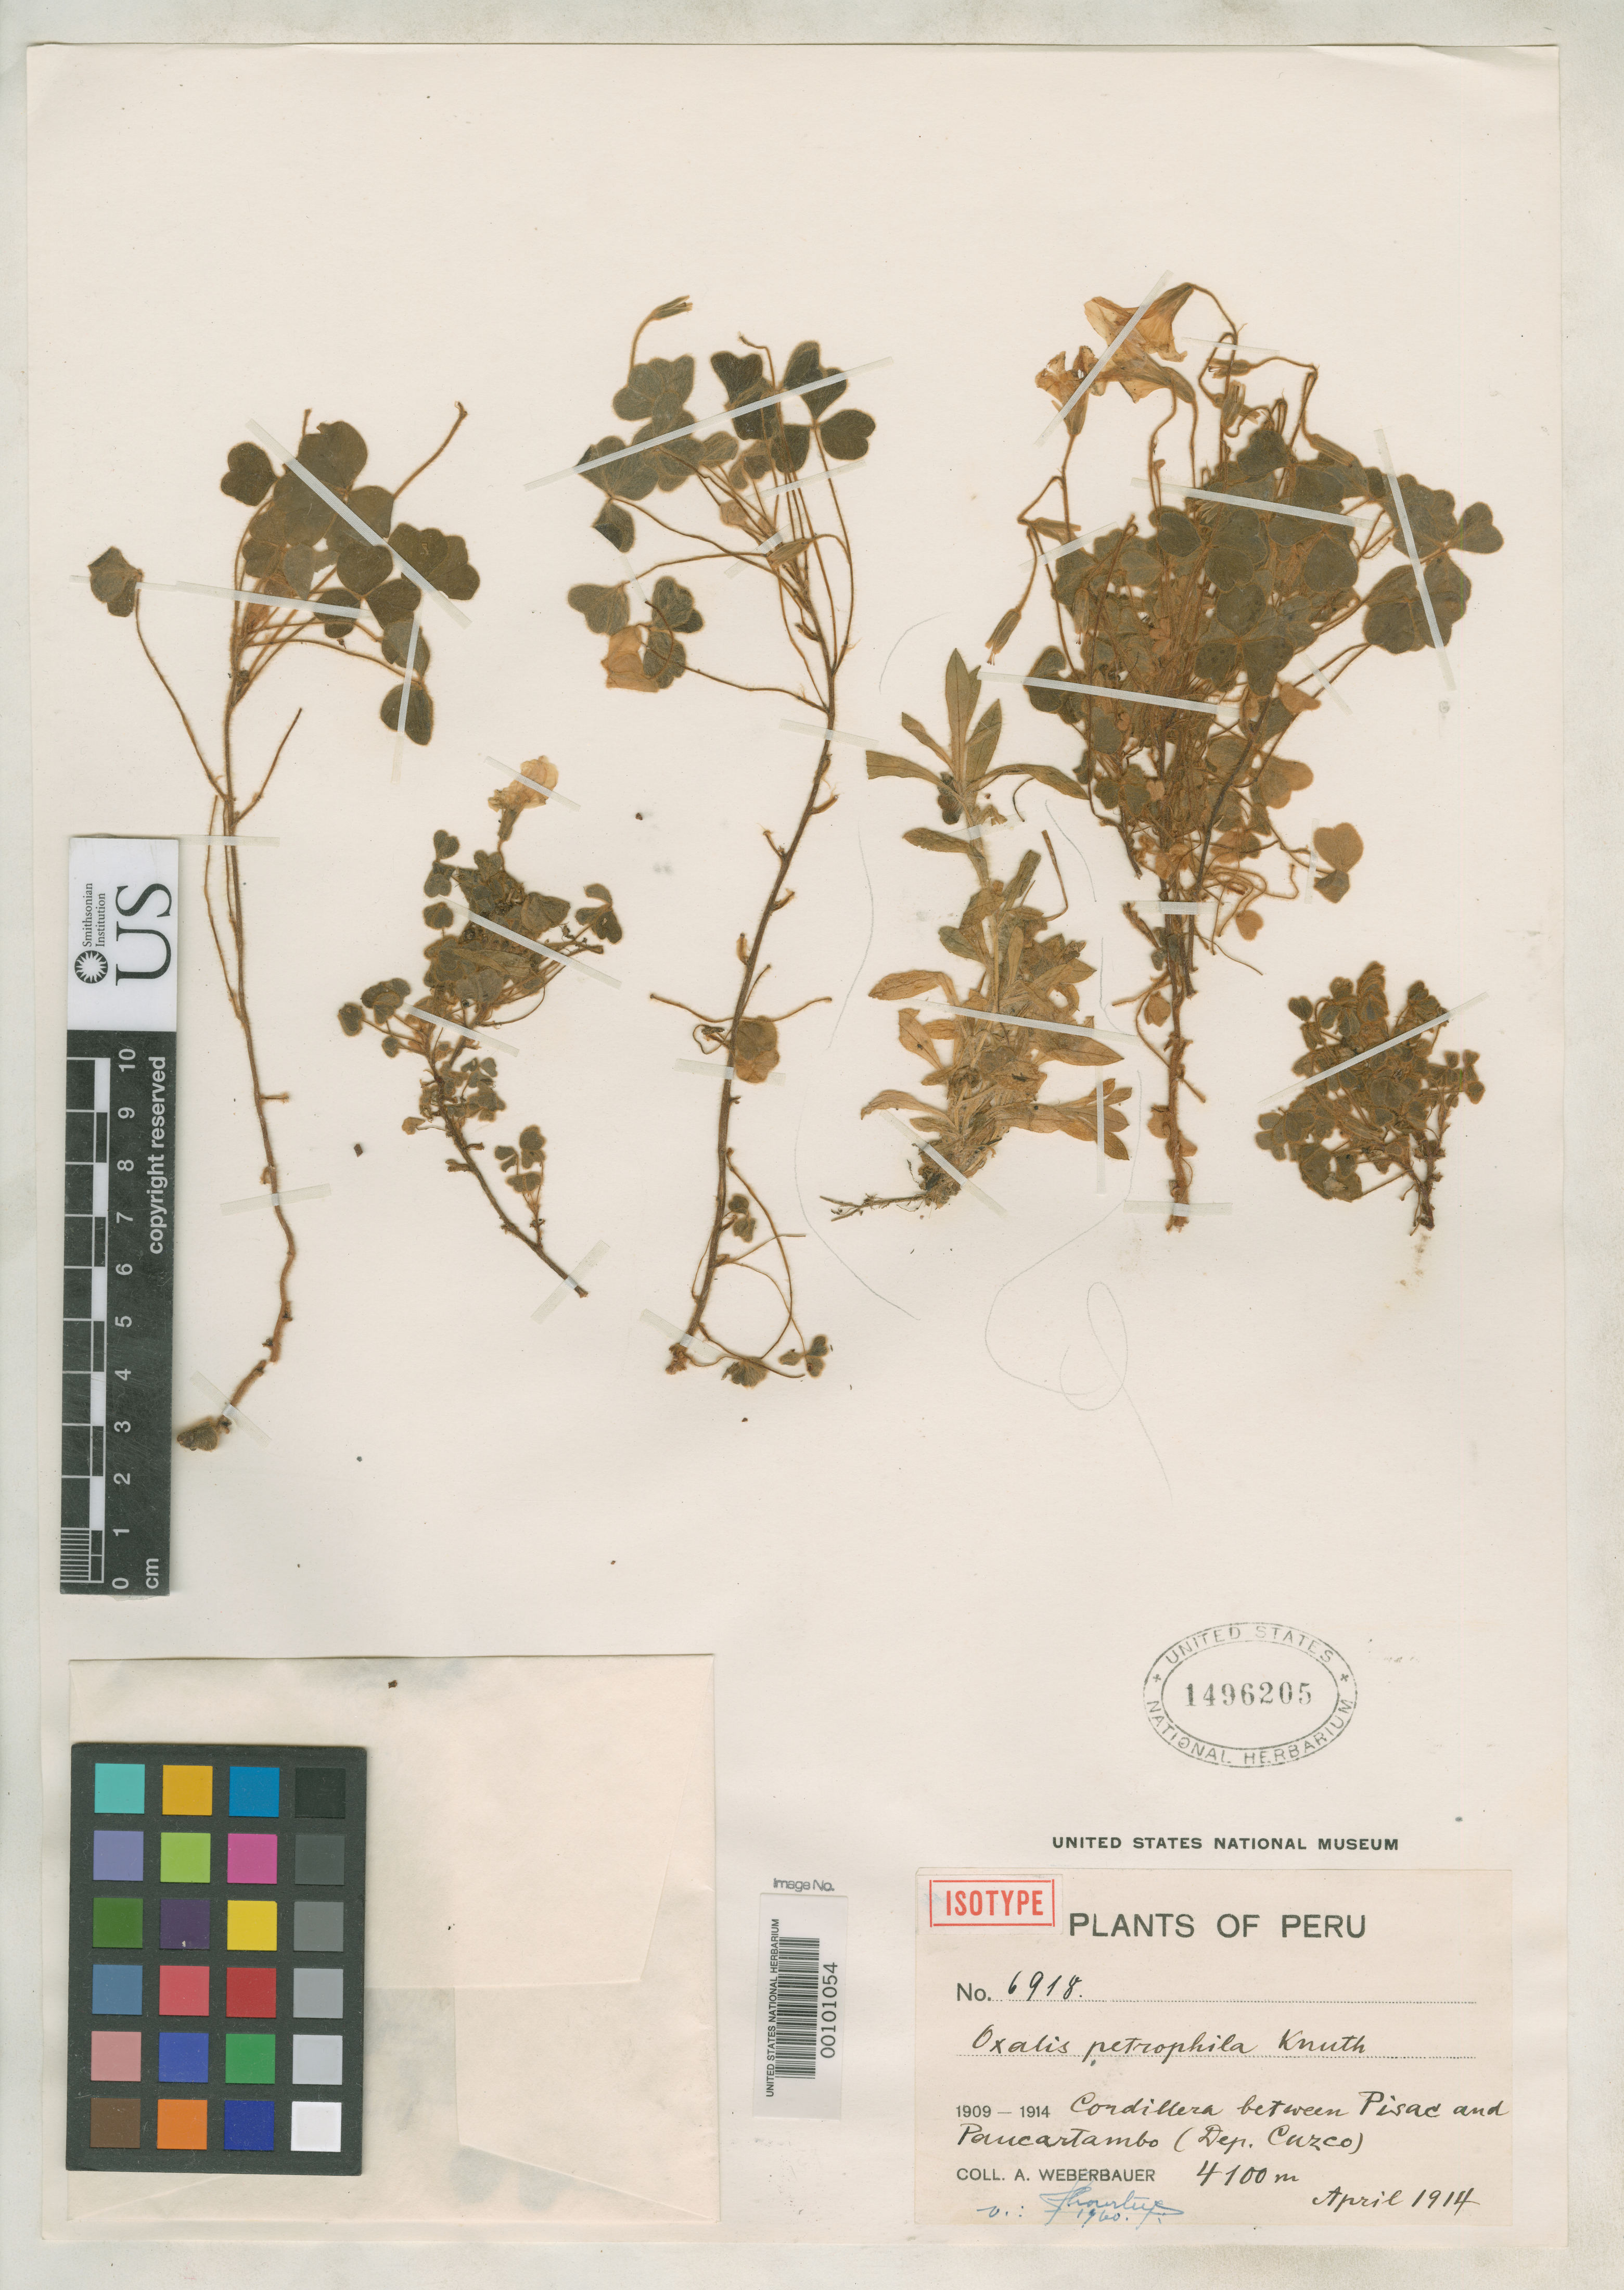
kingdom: Plantae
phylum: Tracheophyta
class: Magnoliopsida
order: Oxalidales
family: Oxalidaceae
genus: Oxalis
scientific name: Oxalis petrophila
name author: R. Knuth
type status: Isotype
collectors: A. Weberbauer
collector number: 6918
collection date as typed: Apr 1914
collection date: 1914-04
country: Peru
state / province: Cusco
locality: between Pisac and Paucartambo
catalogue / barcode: US 1496205